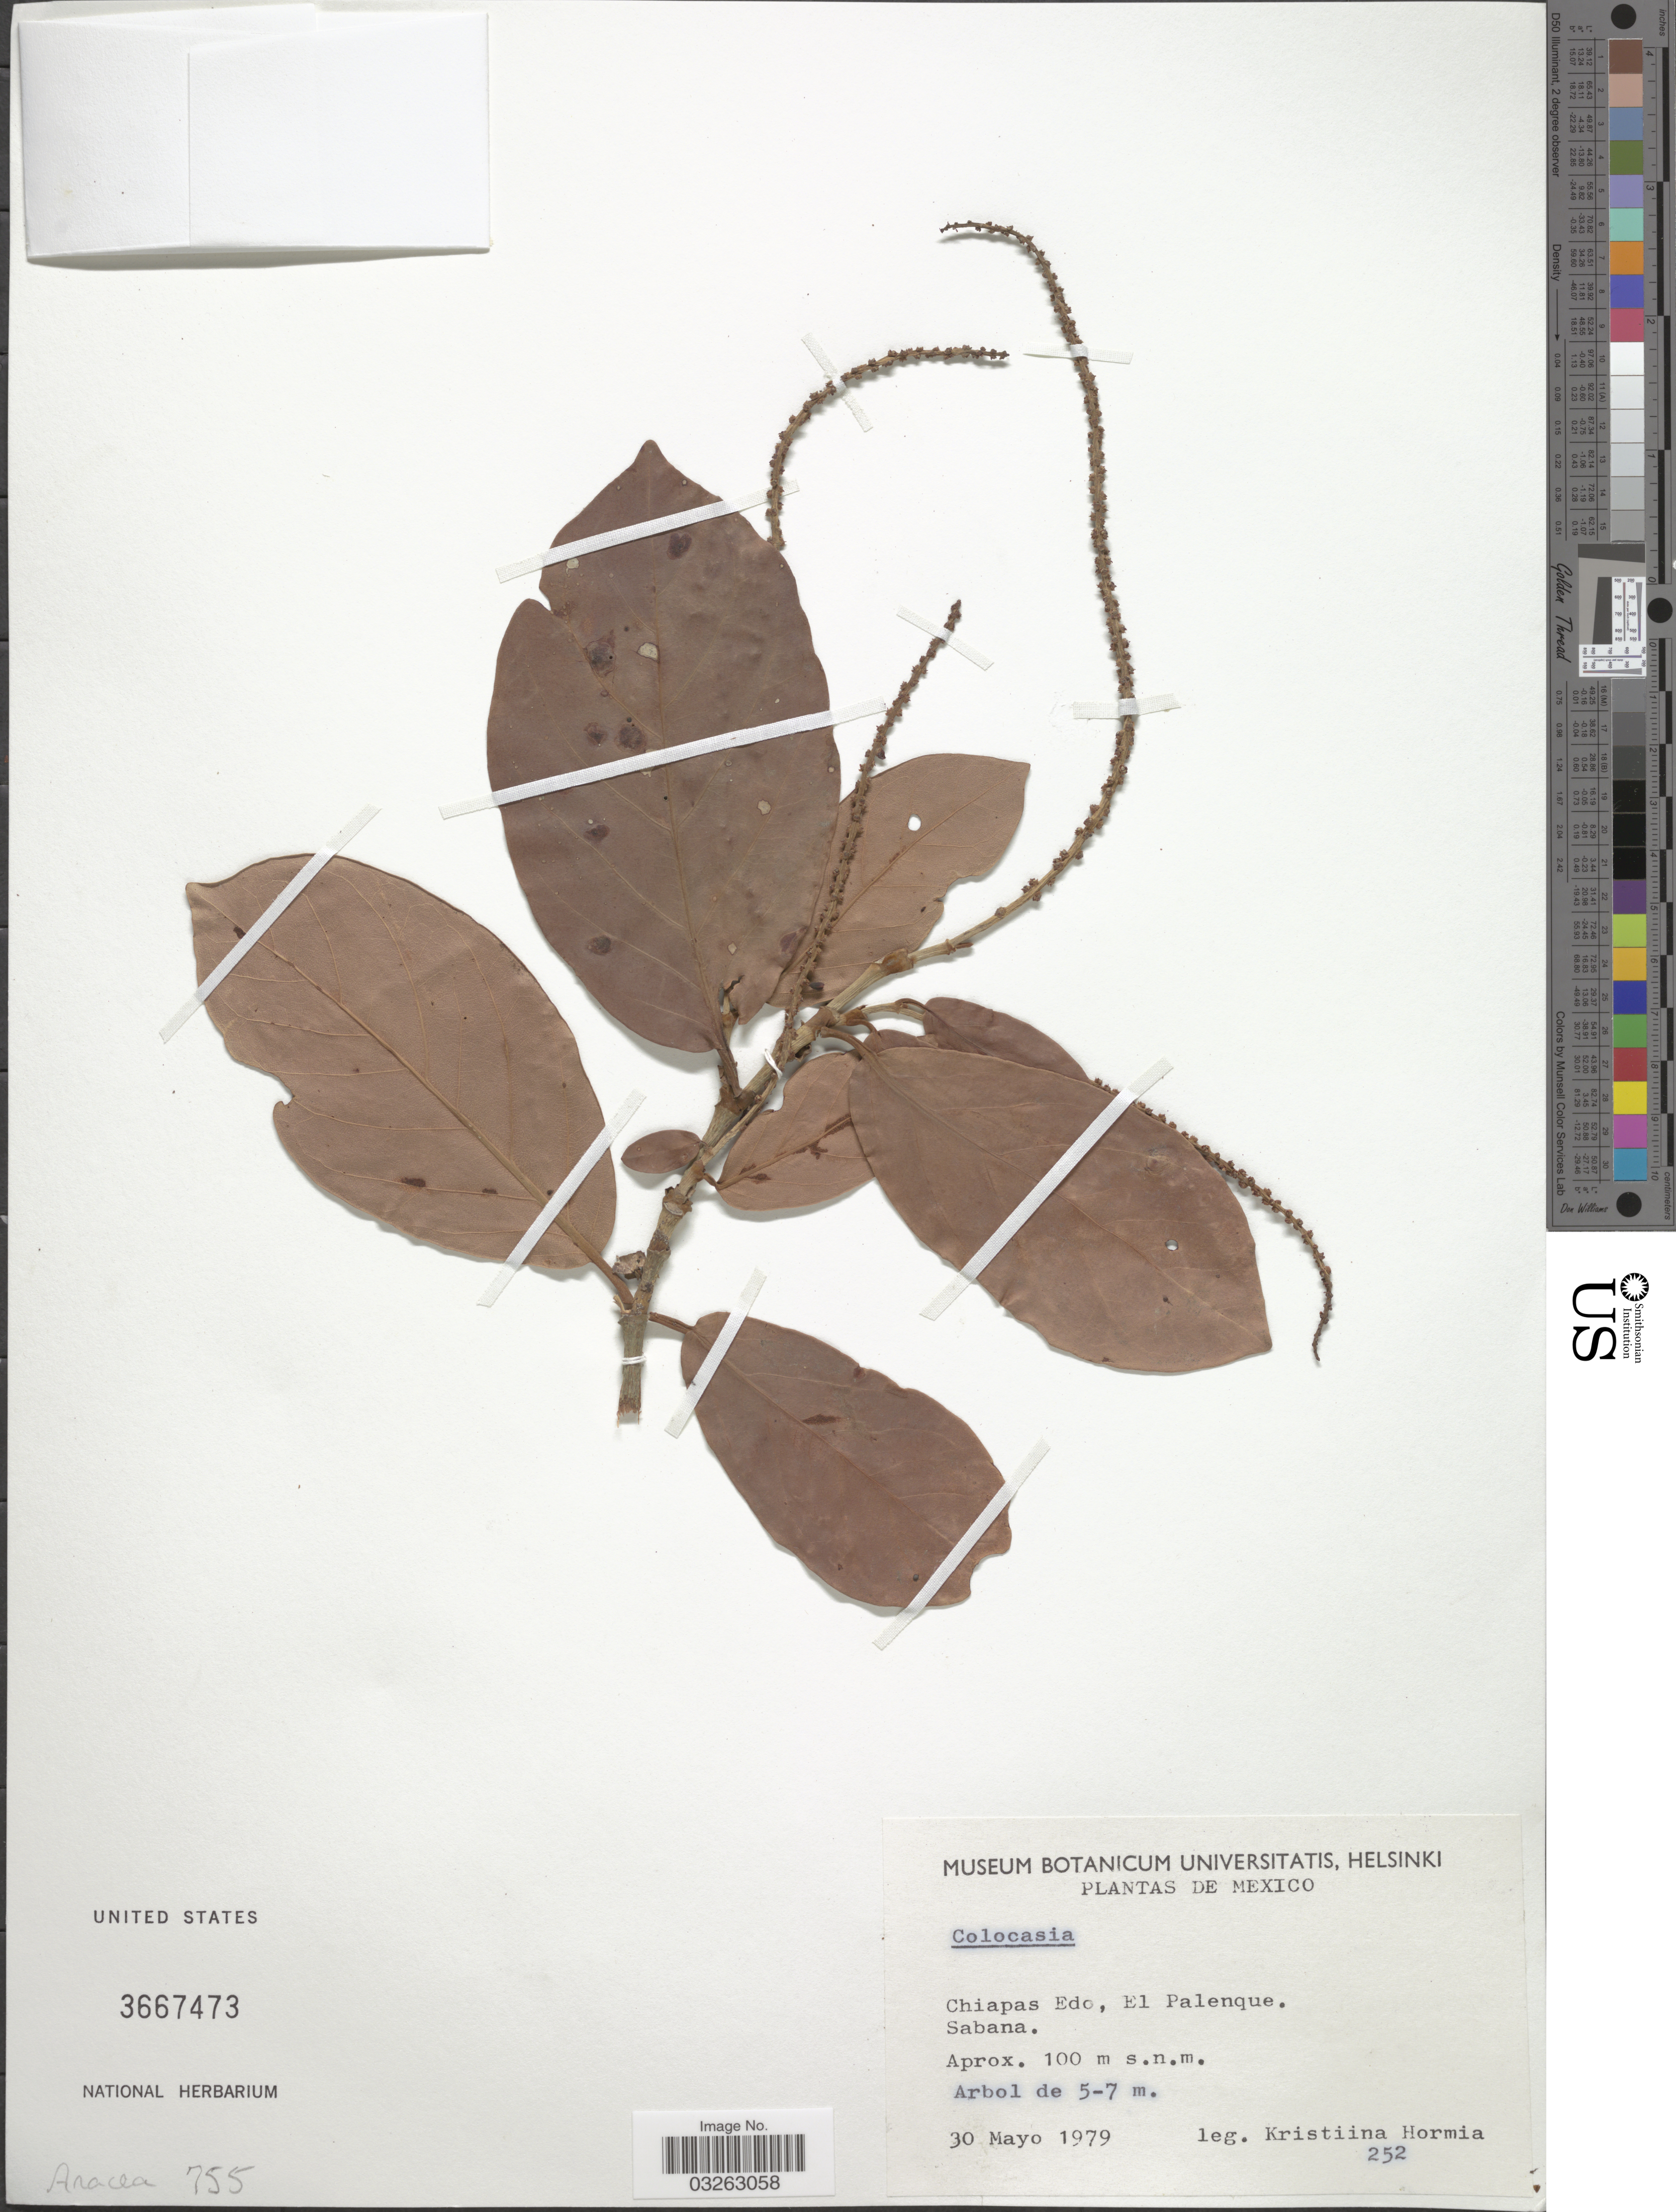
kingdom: Plantae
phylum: Tracheophyta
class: Magnoliopsida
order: Caryophyllales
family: Polygonaceae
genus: Coccoloba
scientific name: Coccoloba sp.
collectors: K. Hormia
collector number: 252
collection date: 1979-05-30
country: Mexico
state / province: Chiapas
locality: El Palenque.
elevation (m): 100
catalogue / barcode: US 3667473